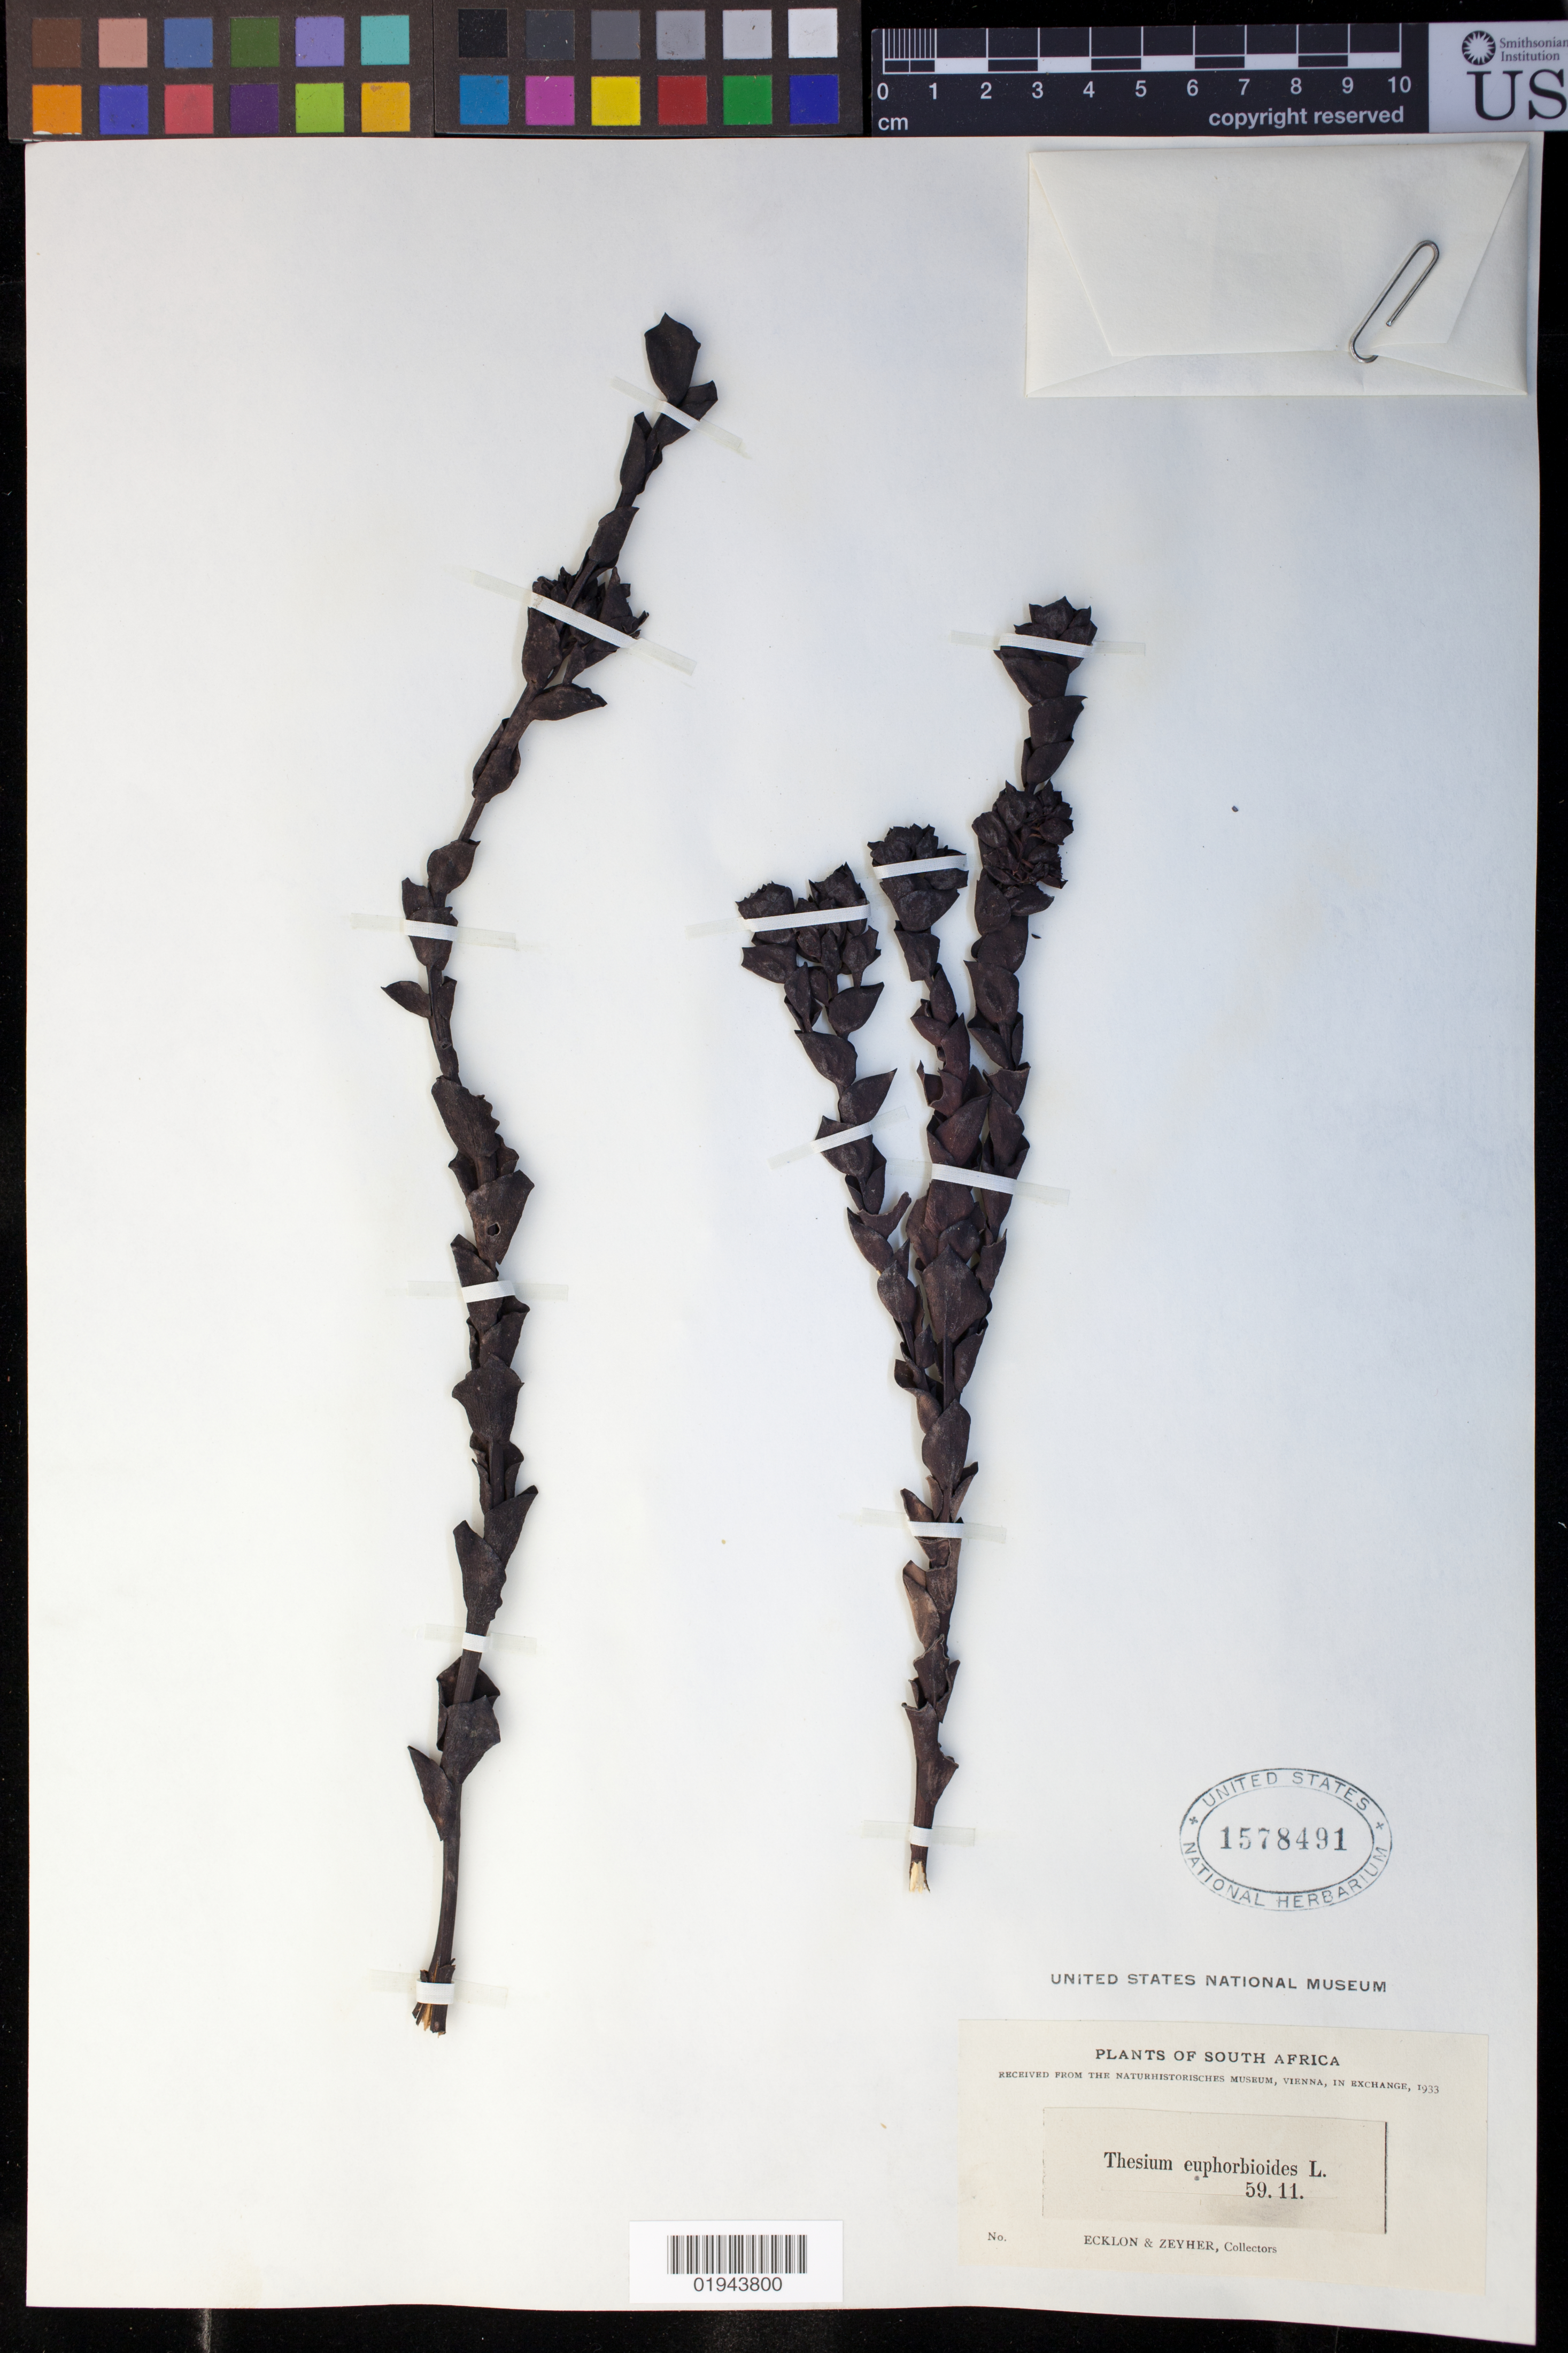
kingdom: Plantae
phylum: Tracheophyta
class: Magnoliopsida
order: Santalales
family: Thesiaceae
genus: Thesium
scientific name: Thesium euphorbioides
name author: P.J. Bergius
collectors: -. Ecklon & -. Zeyher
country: South Africa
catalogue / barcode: US 1578491